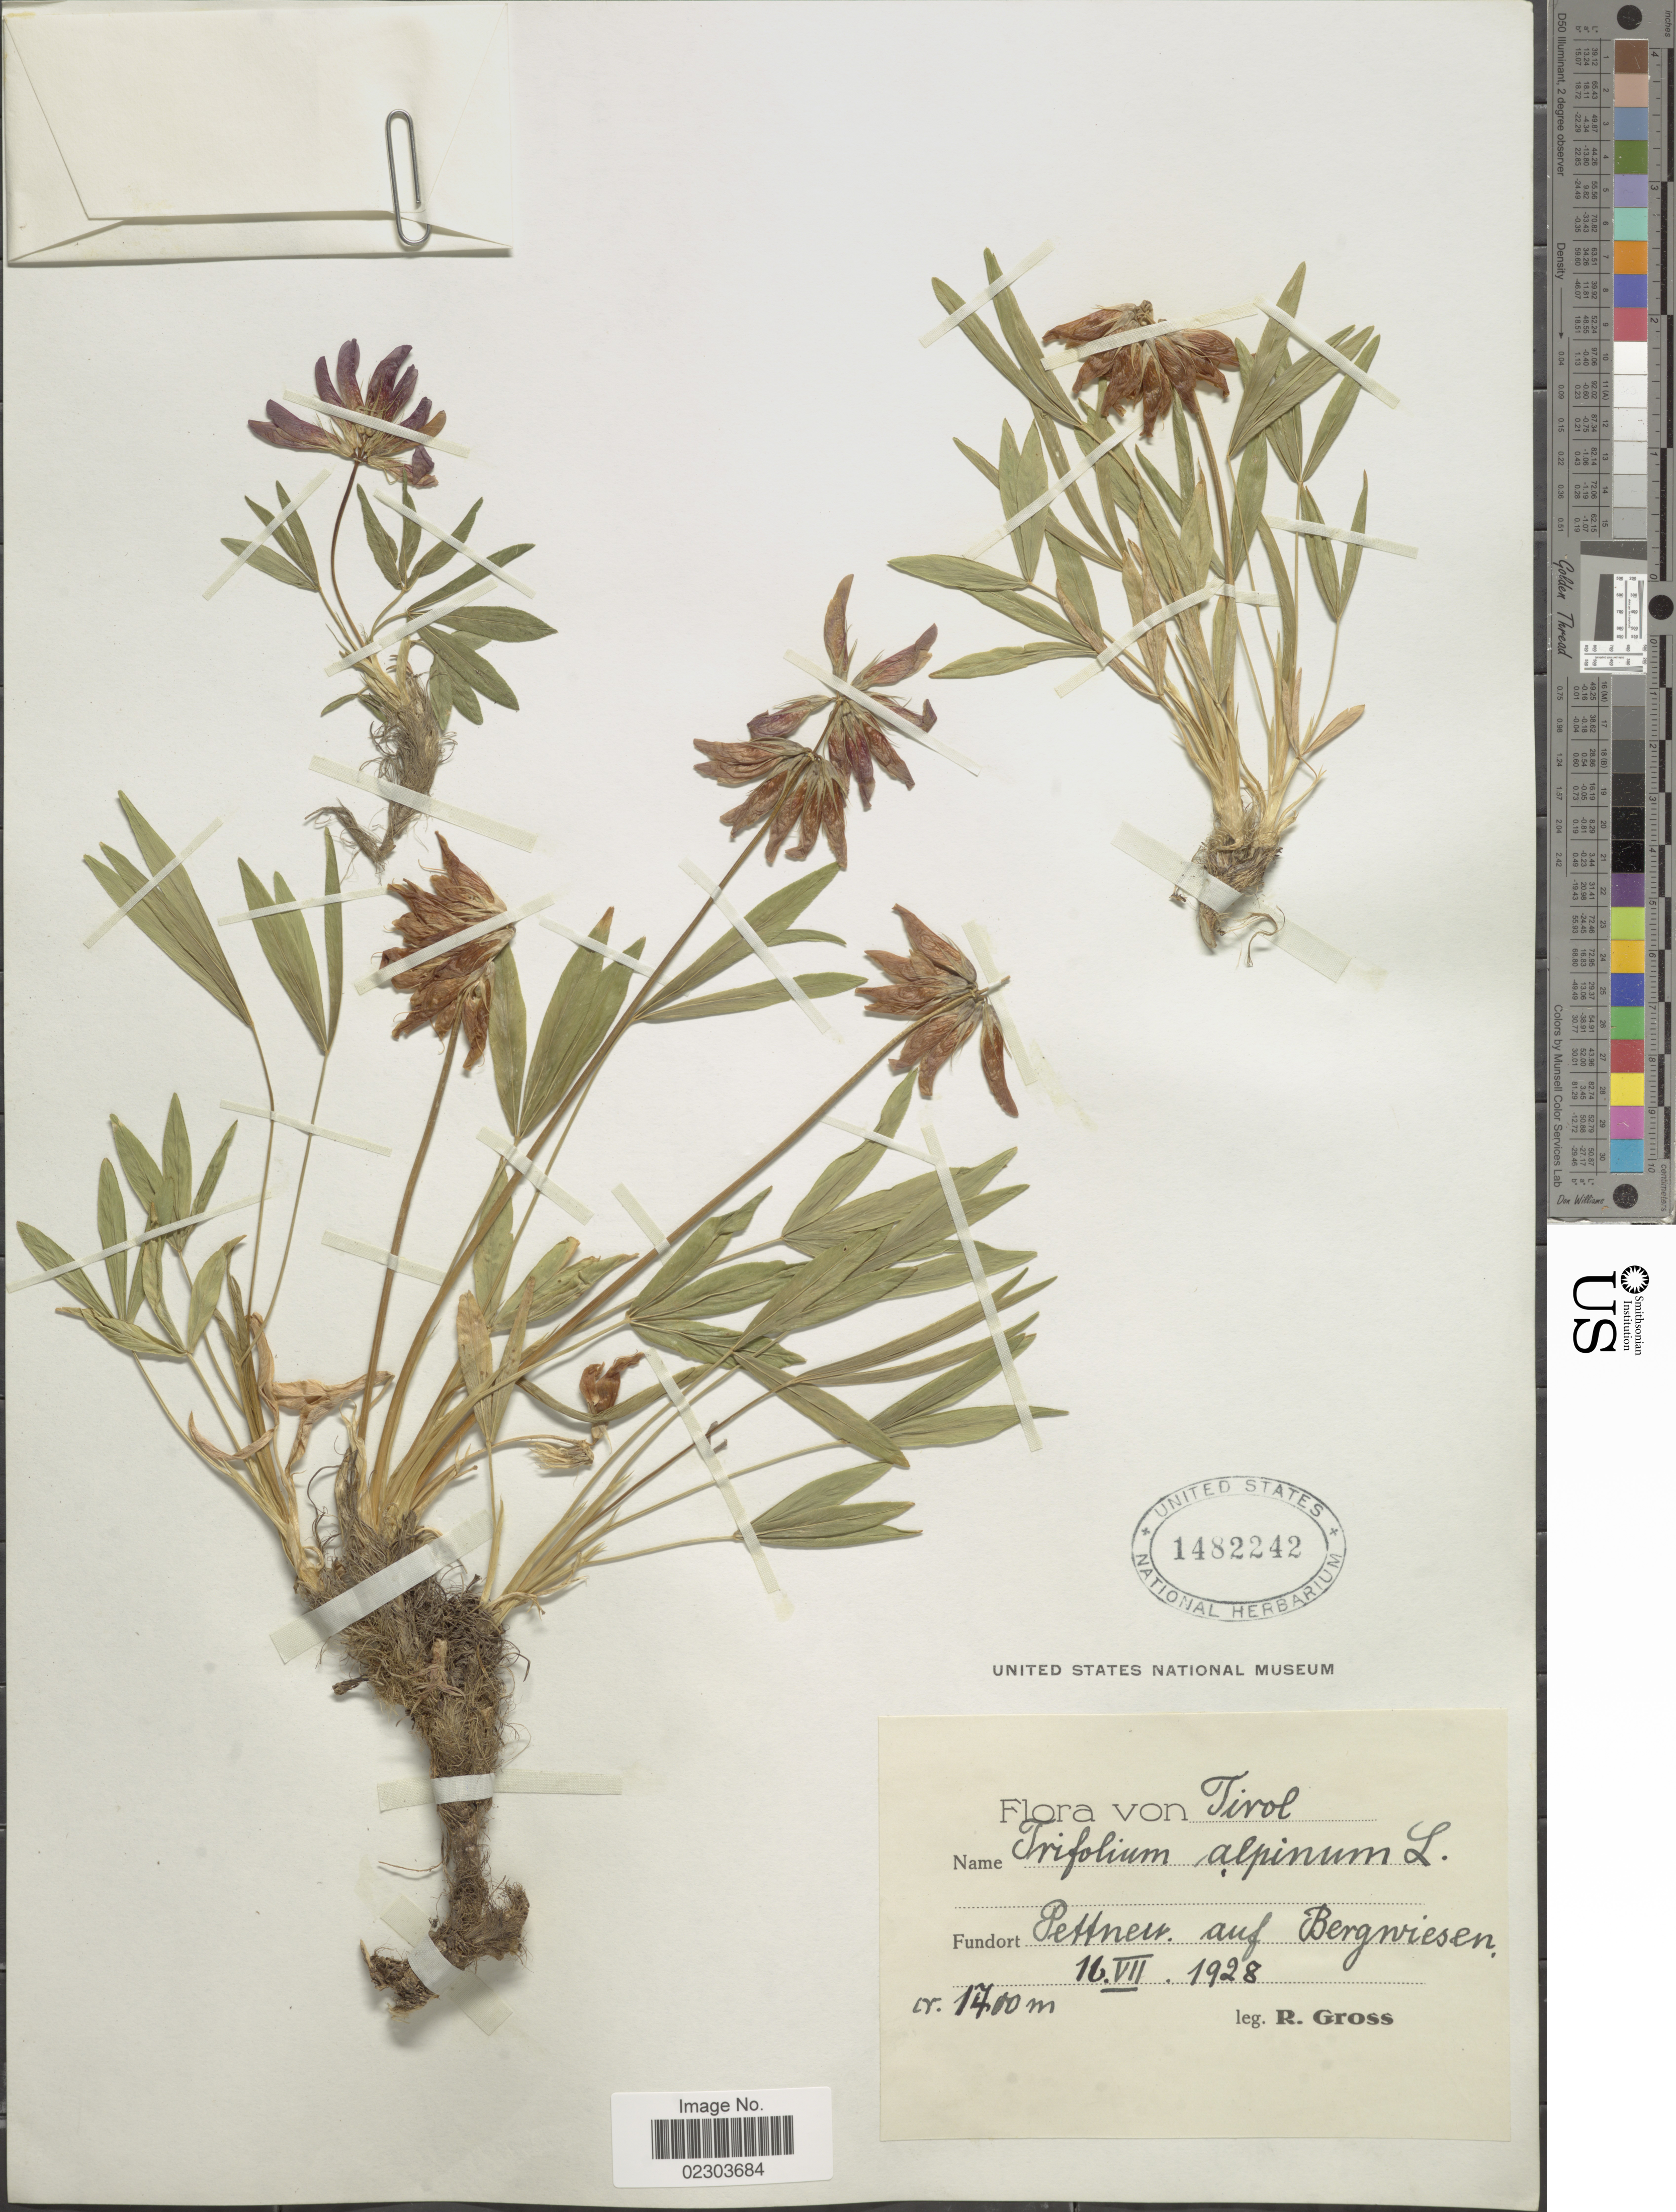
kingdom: Plantae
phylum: Tracheophyta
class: Magnoliopsida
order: Fabales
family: Fabaceae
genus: Trifolium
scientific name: Trifolium alpinum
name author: L.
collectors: R. Gross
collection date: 1928-08-16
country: Austria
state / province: Tirol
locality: Pettness auf Bierniesen [interpreted]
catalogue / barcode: US 1482242